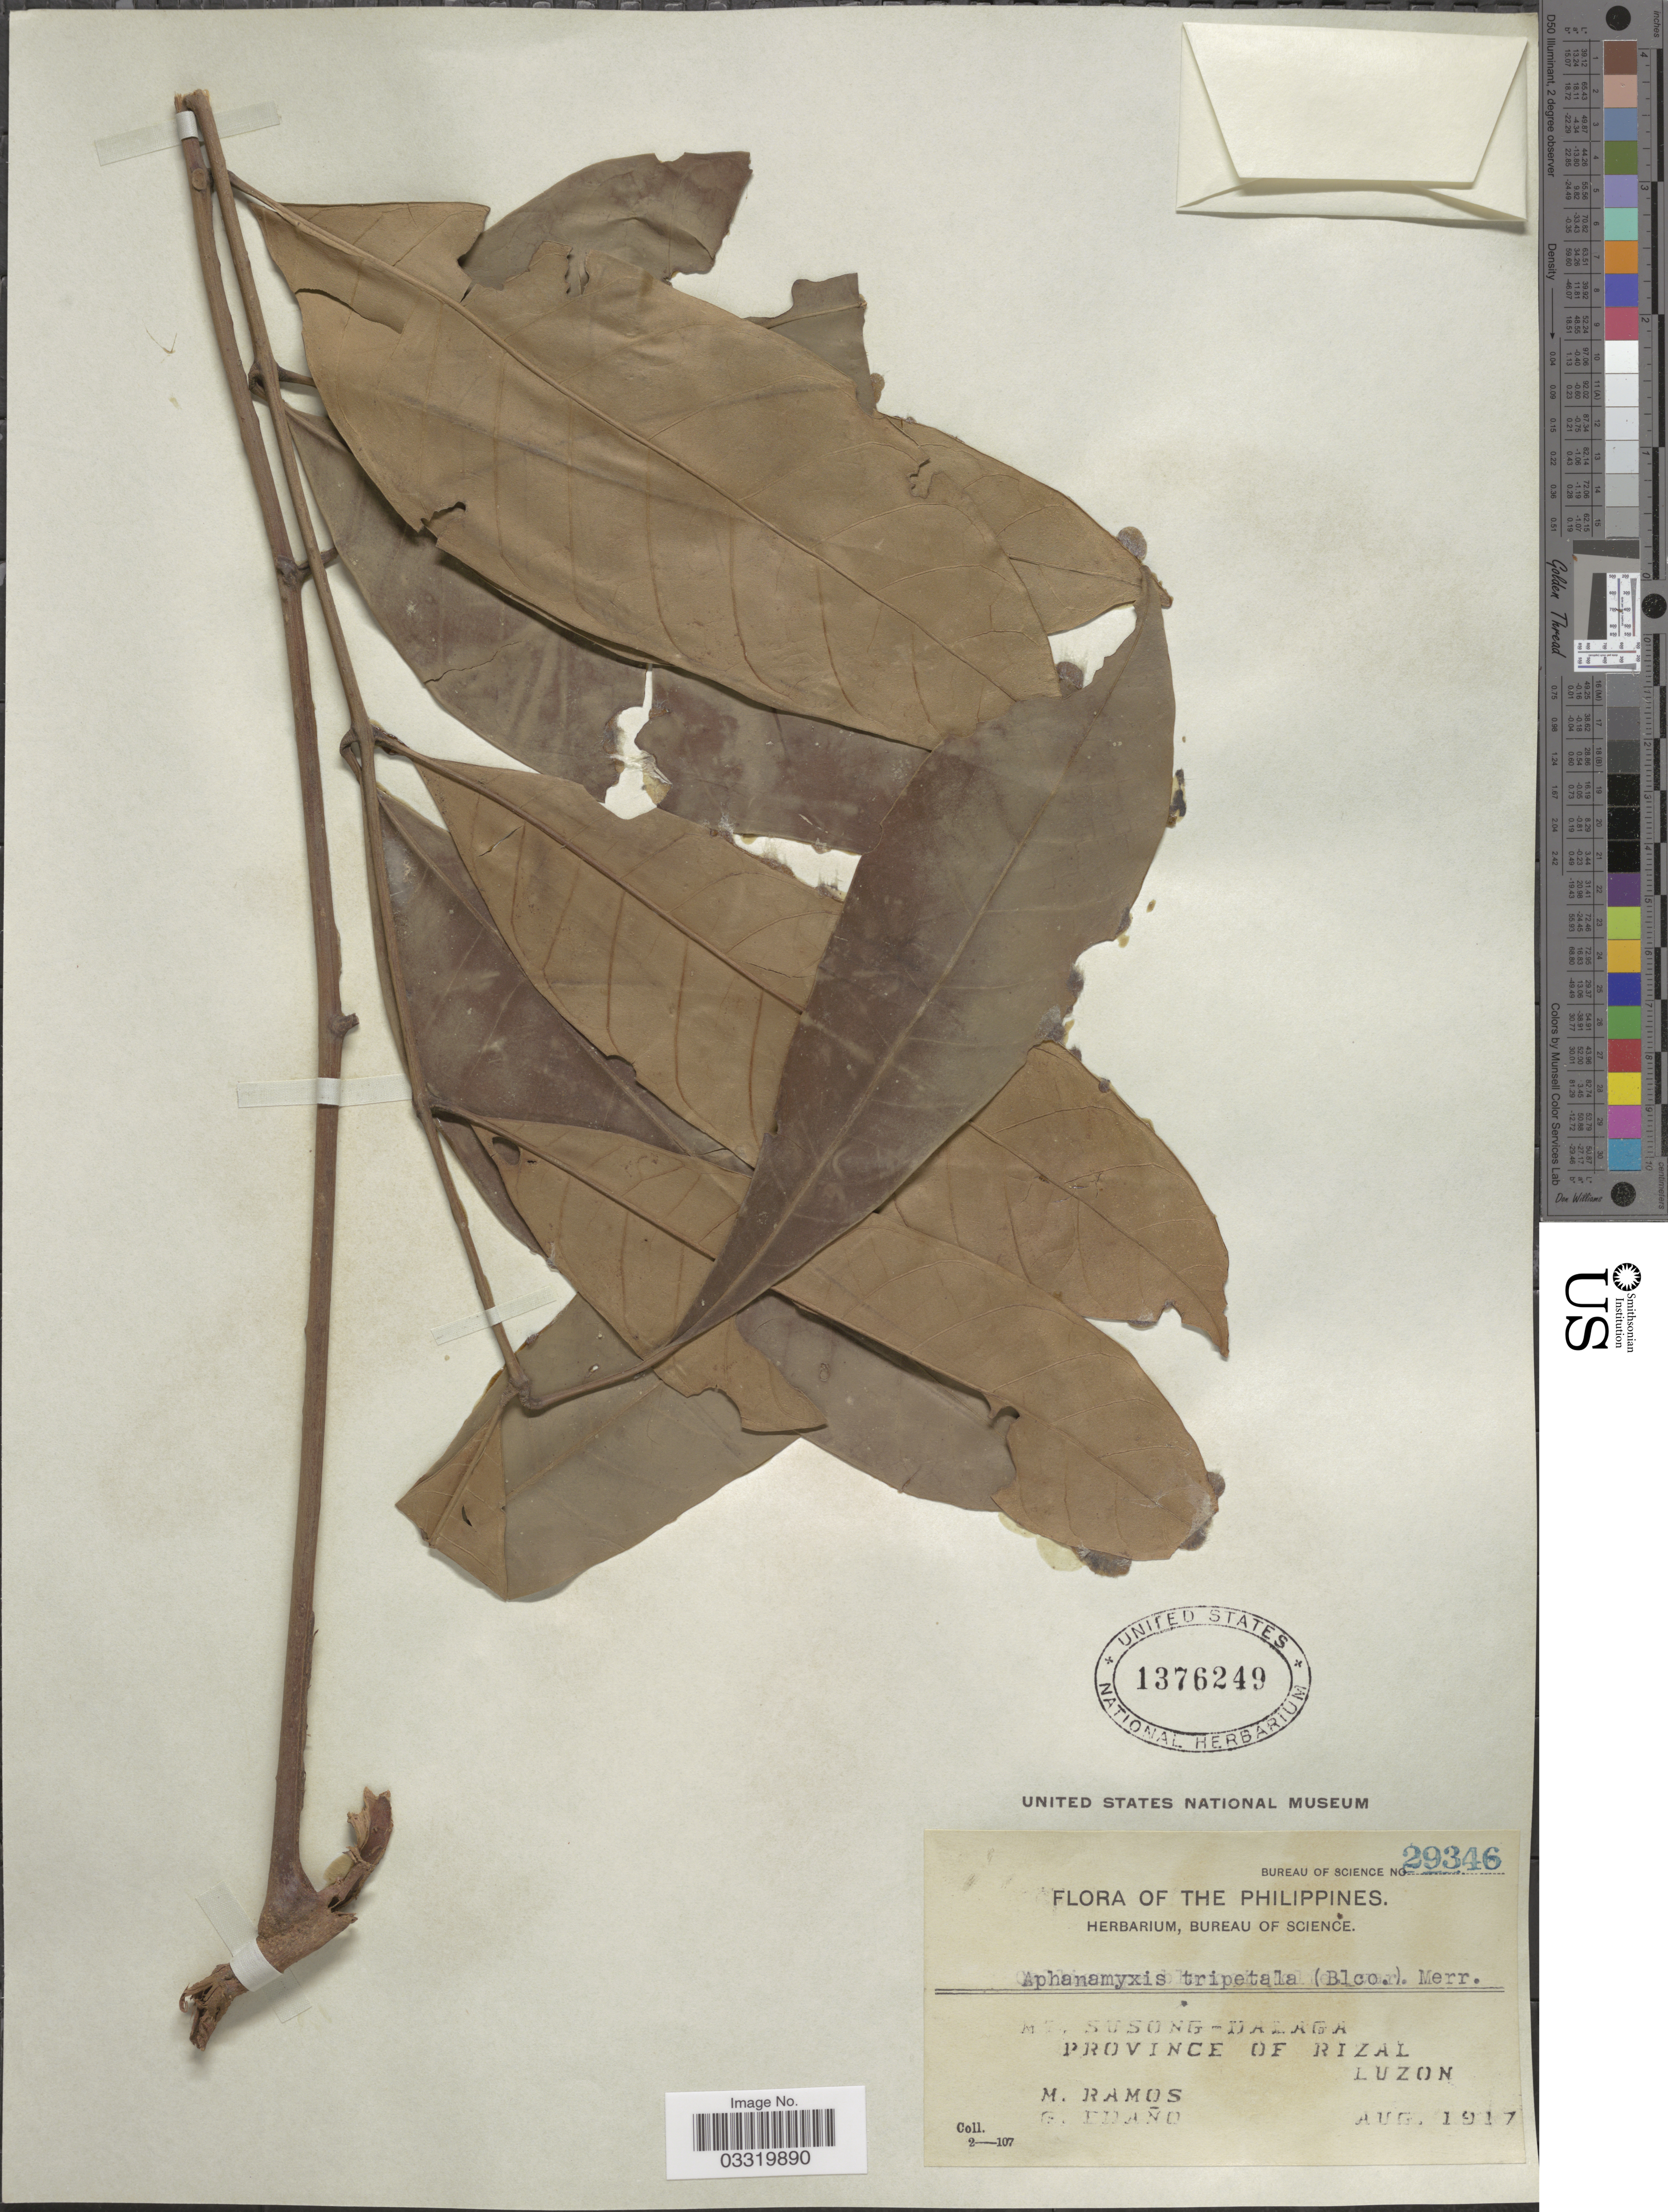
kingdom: Plantae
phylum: Tracheophyta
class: Magnoliopsida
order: Sapindales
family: Meliaceae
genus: Aphanamixis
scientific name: Aphanamixis polystachya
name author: (Wall.) R. Parker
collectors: M. Ramos & G. Edaño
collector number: Bureau of Science 29346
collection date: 1917-08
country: Philippines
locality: Mt. Susong - Dalaga, Province of Rizal, Luzon.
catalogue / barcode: US 1376249